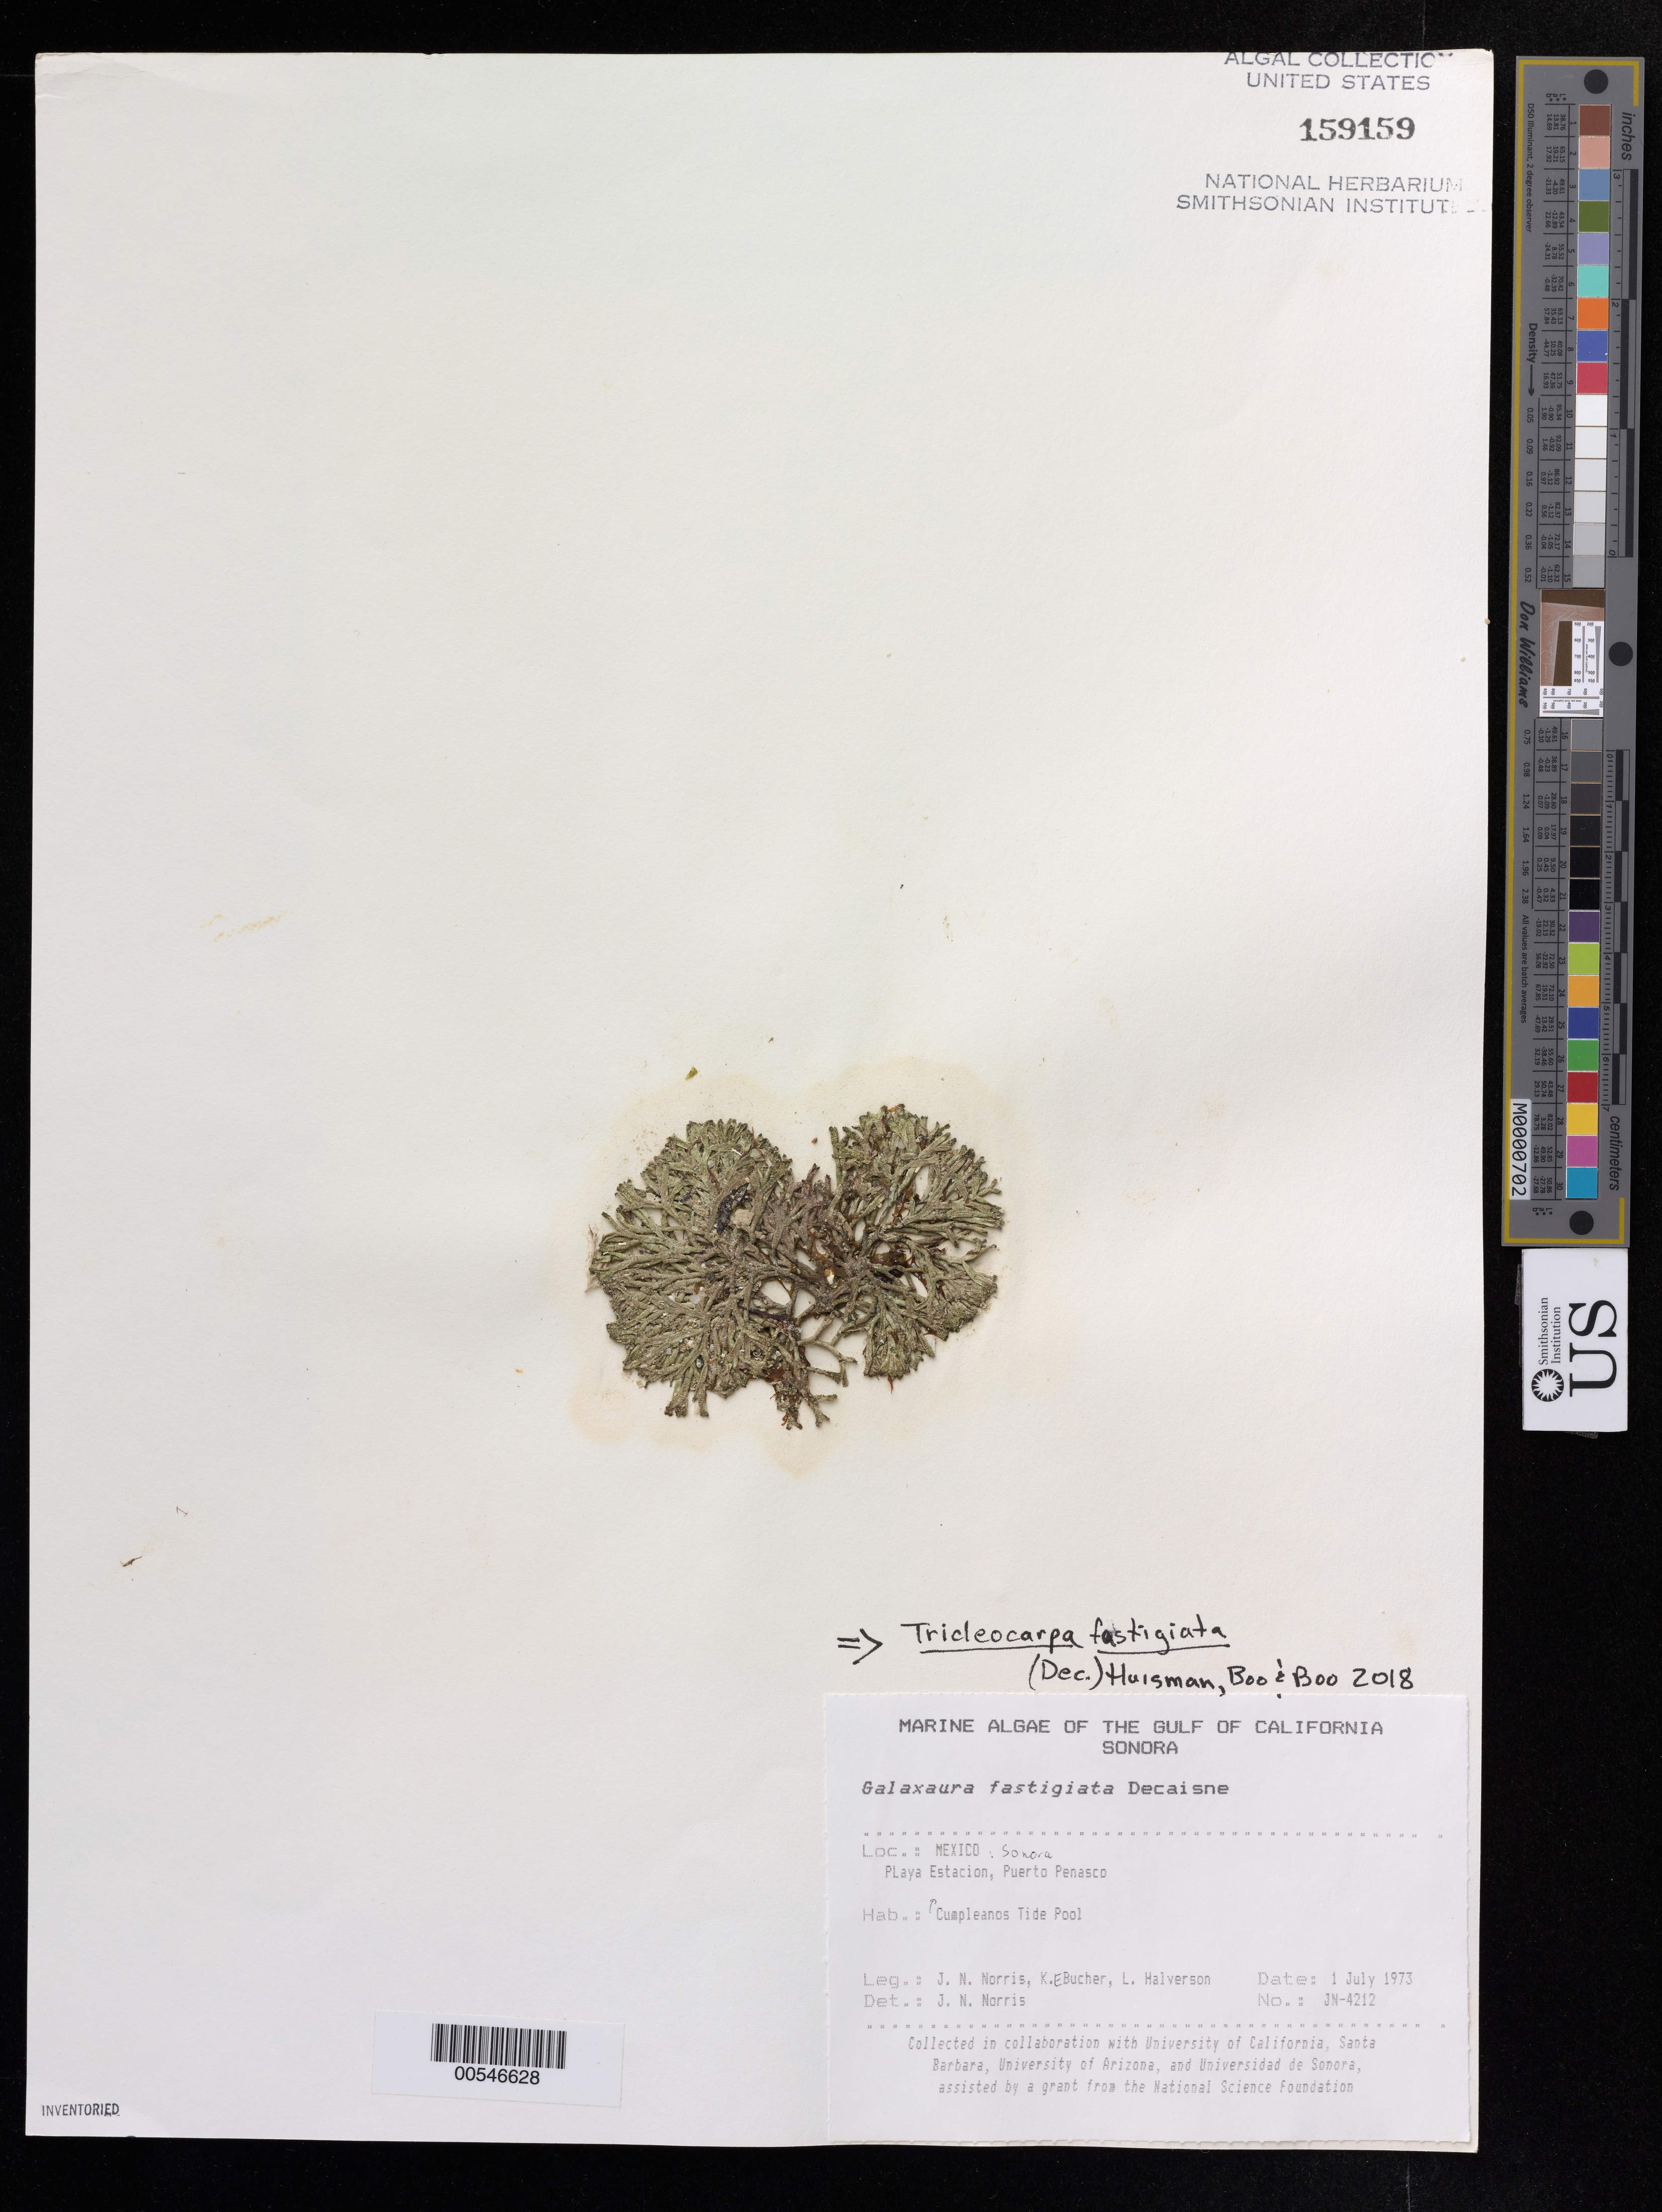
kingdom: Plantae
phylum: Rhodophyta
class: Florideophyceae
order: Nemaliales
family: Galaxauraceae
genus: Tricleocarpa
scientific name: Tricleocarpa fastigiata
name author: (Decne.) Huisman et al.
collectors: J. N. Norris, K. E. Bucher & L. Halverson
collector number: JN-4212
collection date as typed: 01 Jul 1973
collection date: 1973-07-01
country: Mexico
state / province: Sonora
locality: Playa Estacion, Puerto Penasco, Cumpleanos Tide Pool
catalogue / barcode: US 159159